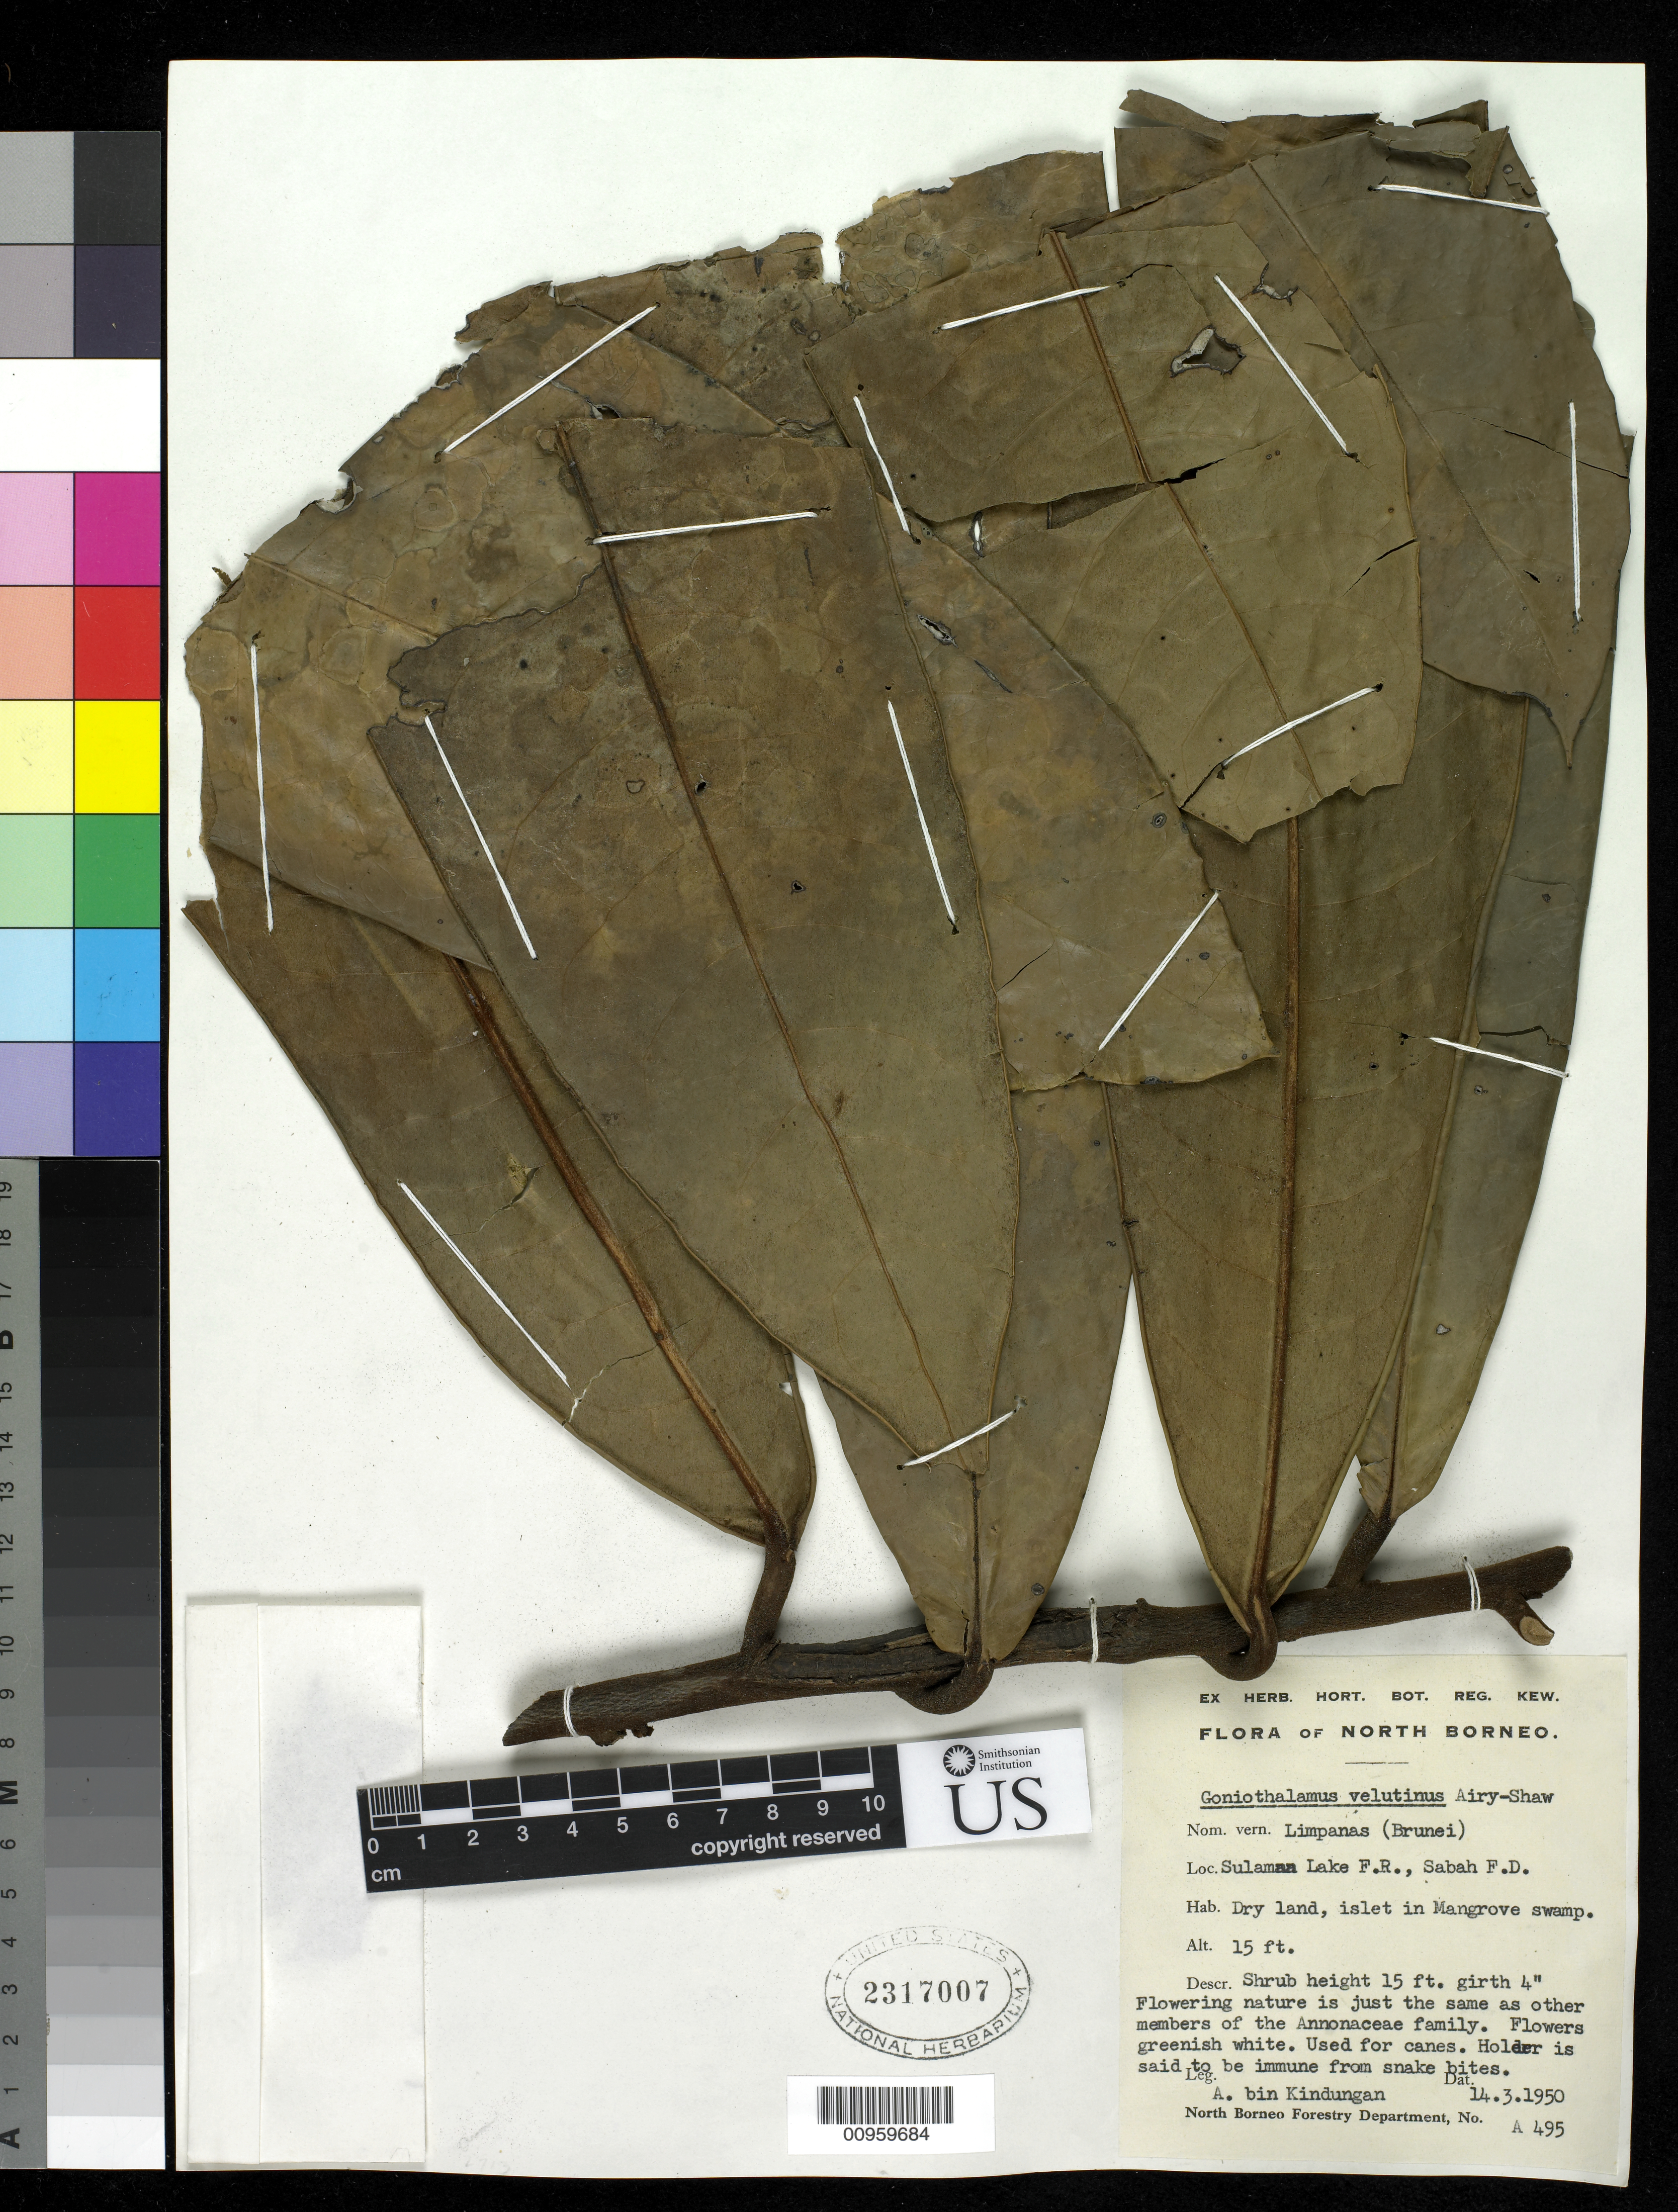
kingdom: Plantae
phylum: Tracheophyta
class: Magnoliopsida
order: Magnoliales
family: Annonaceae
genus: Goniothalamus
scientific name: Goniothalamus velutinus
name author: Airy Shaw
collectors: A. Kindungan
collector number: A 495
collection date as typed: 14 Mar 1950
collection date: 1950-03-14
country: Malaysia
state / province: Sabah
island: Borneo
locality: Sulaman Lake F.R.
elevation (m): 5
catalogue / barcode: US 2317007